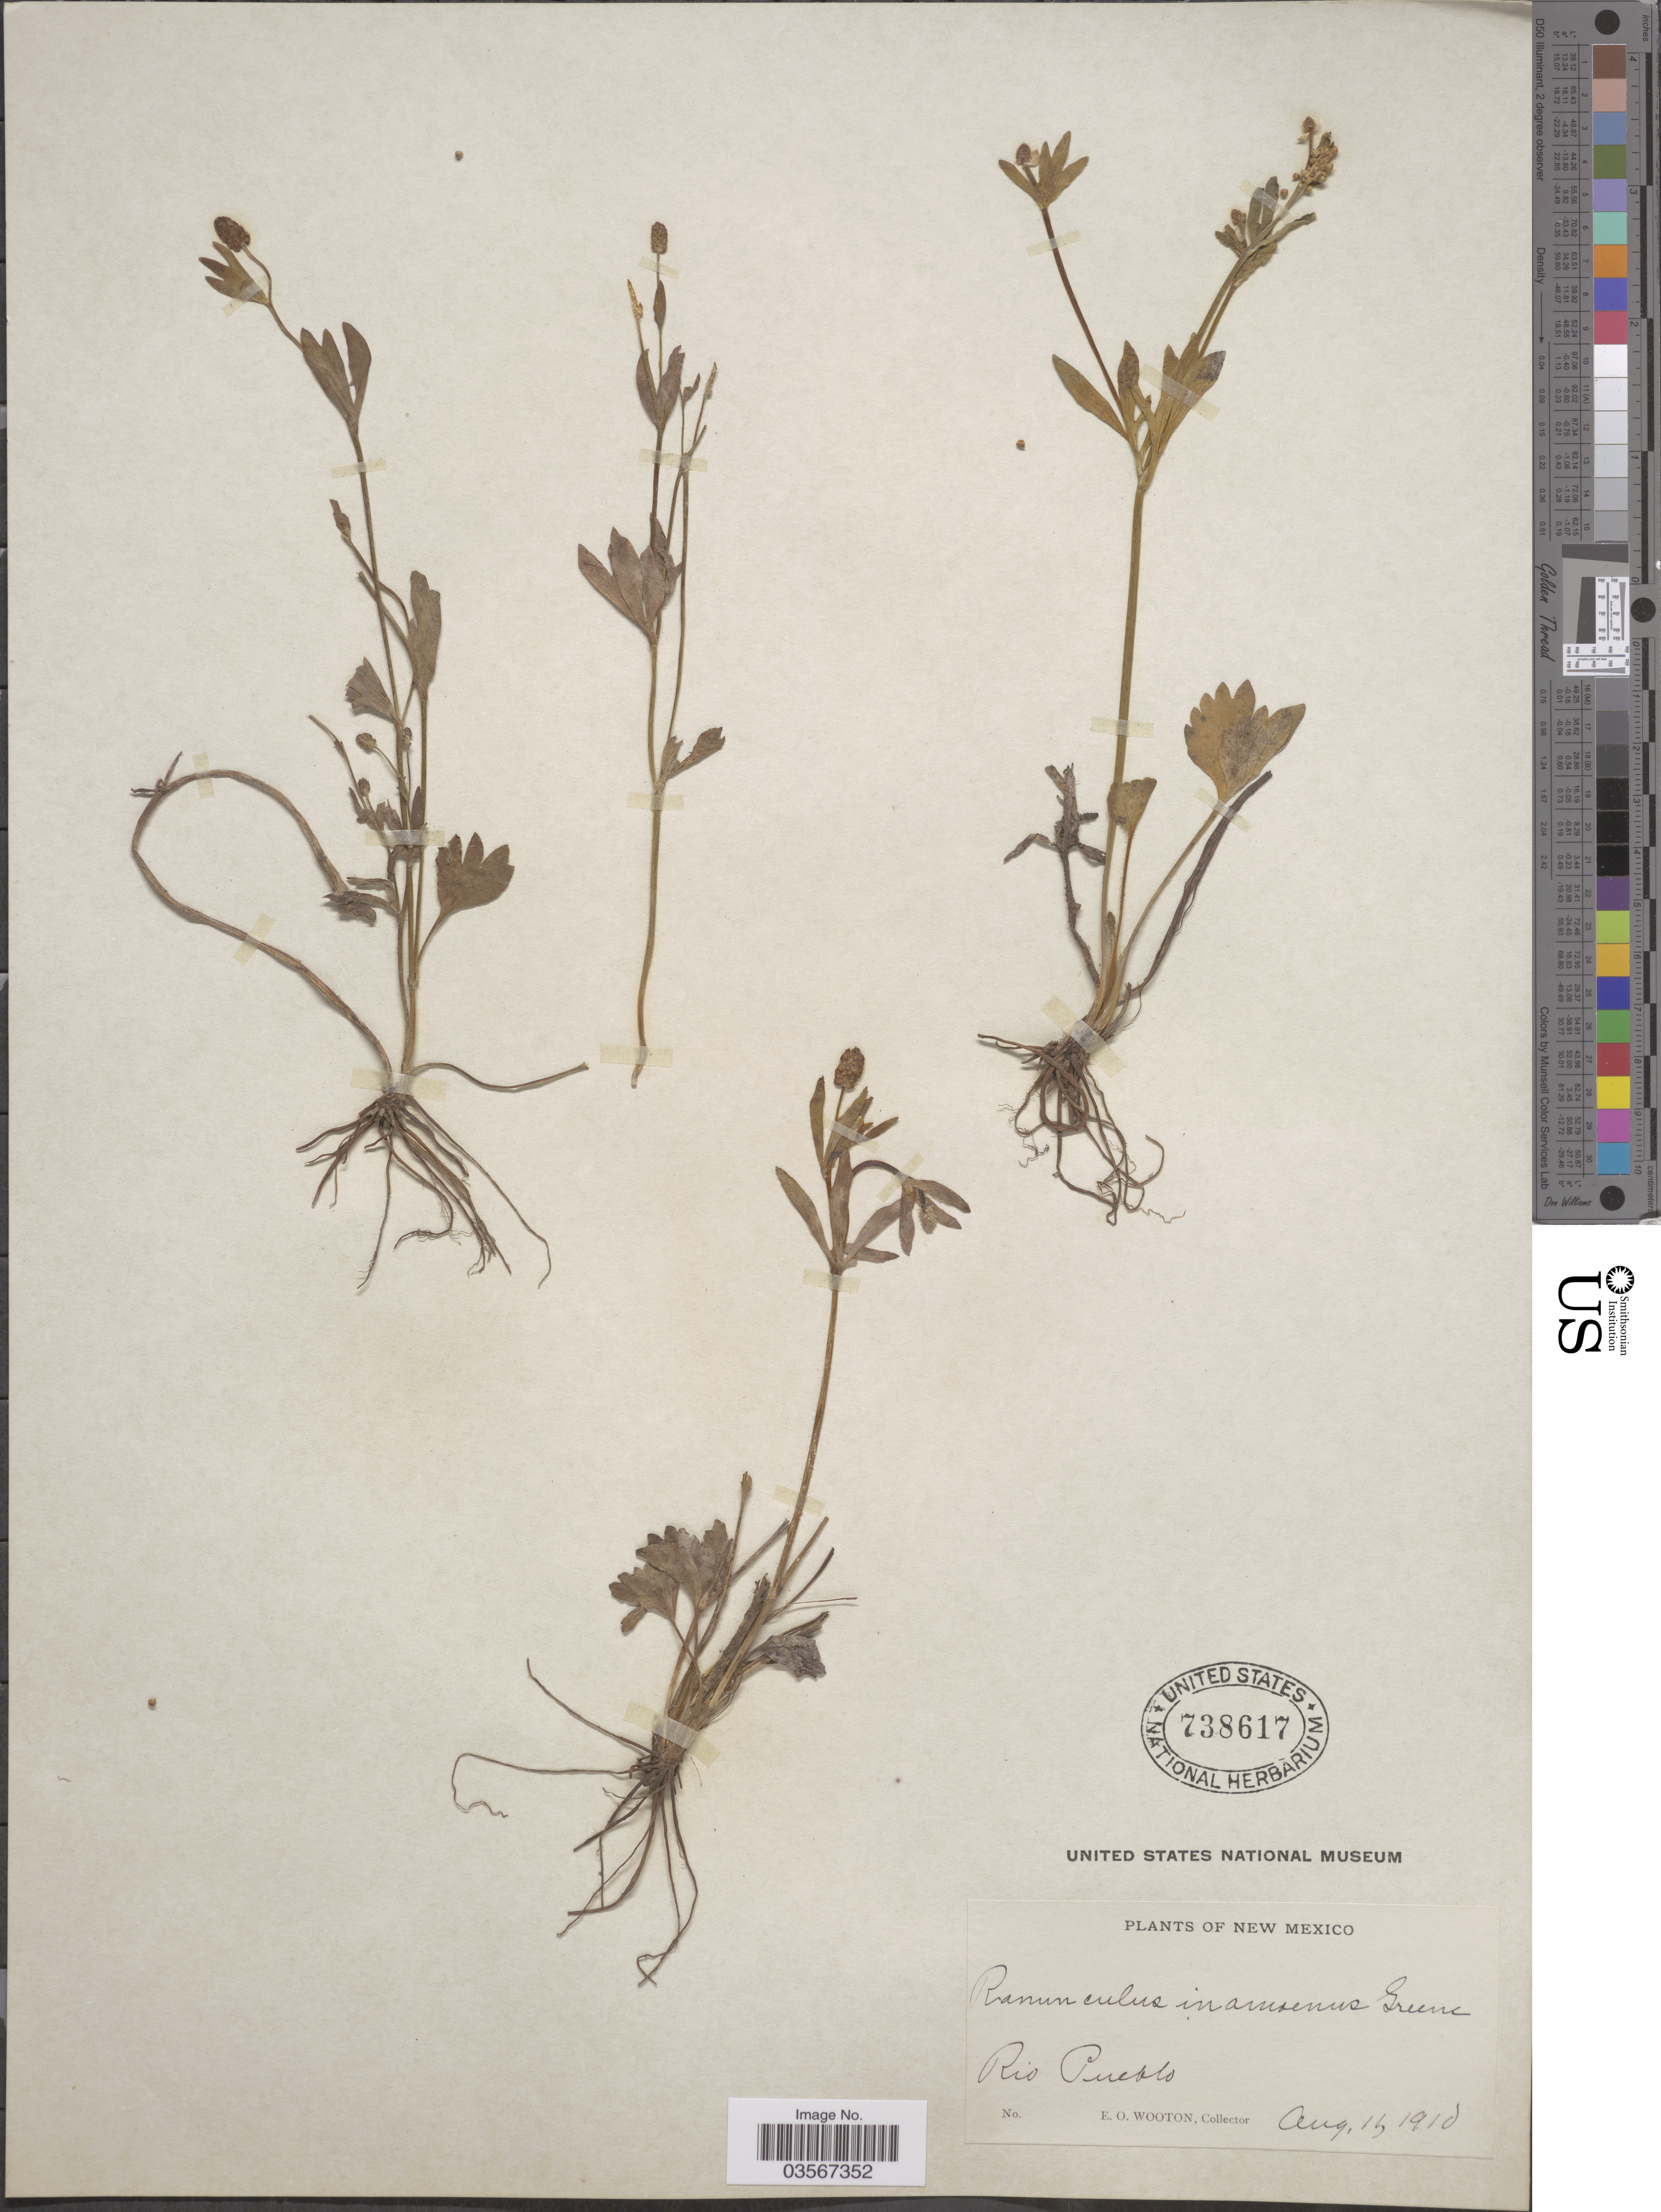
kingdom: Plantae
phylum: Tracheophyta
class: Magnoliopsida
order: Ranunculales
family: Ranunculaceae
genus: Ranunculus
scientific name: Ranunculus inamoenus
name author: Greene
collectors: E. O. Wooton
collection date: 1910-08-15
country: United States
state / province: New Mexico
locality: Rio Pueblo.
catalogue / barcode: US 738617